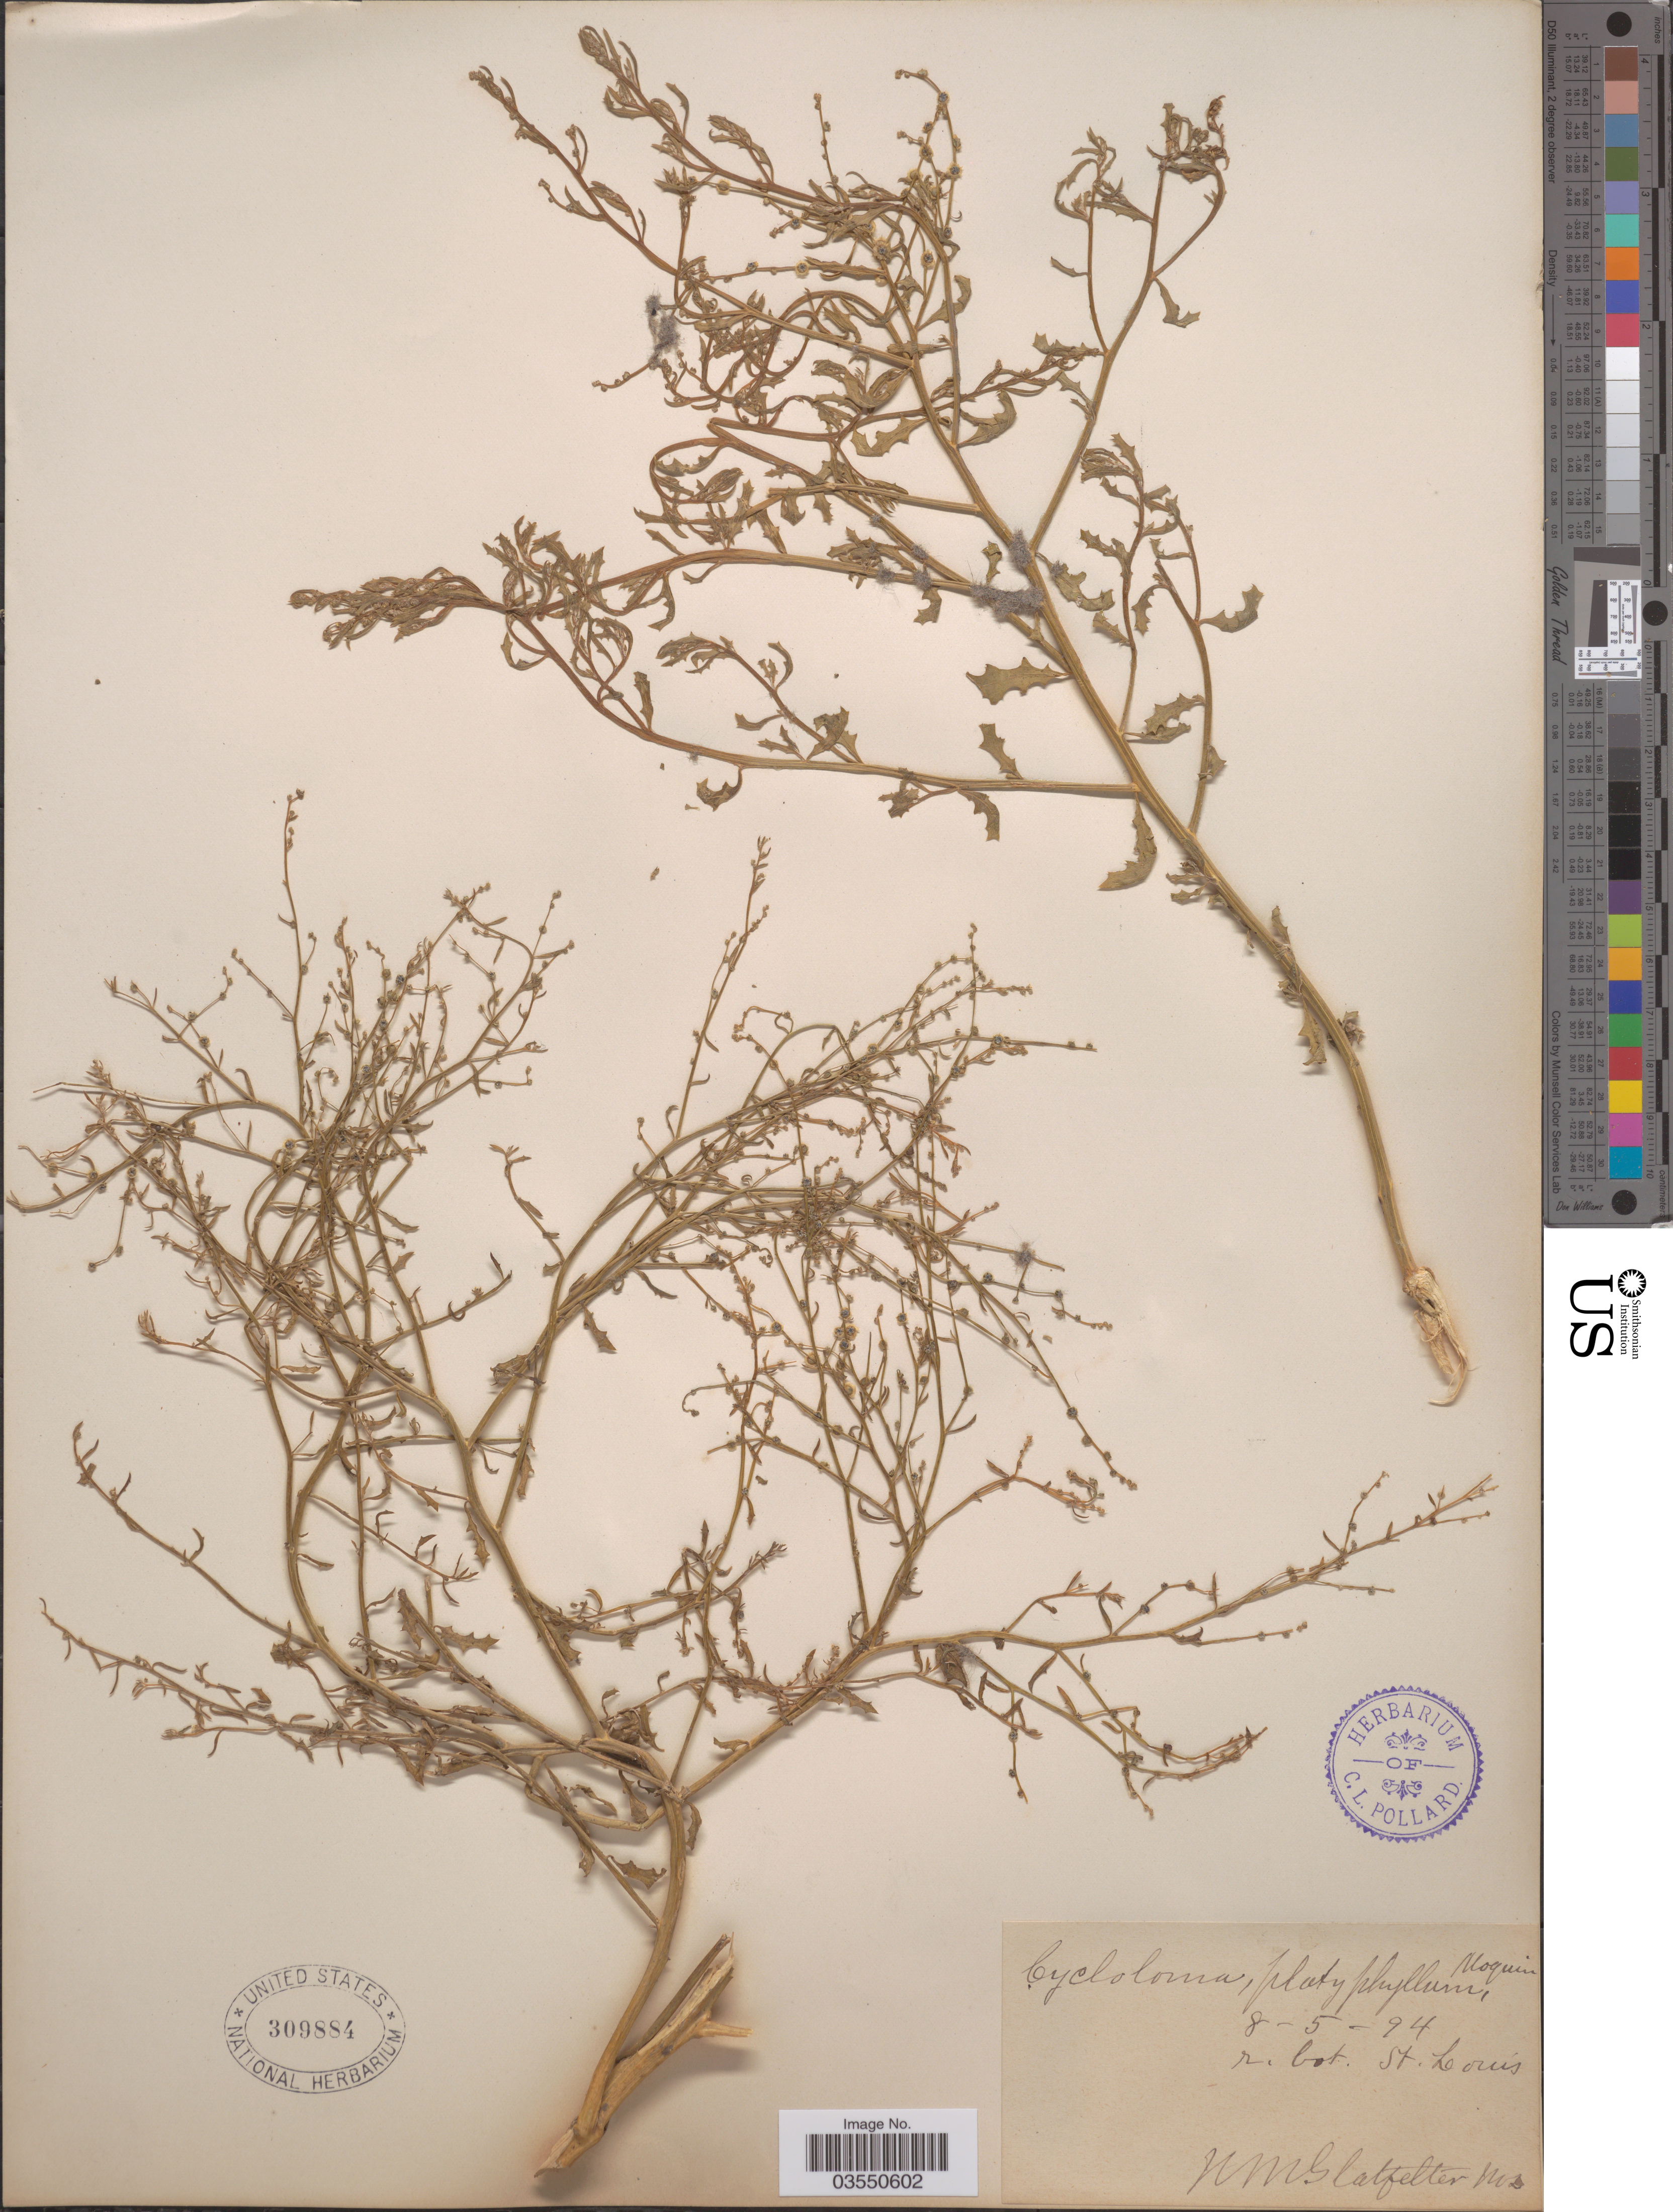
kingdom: Plantae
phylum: Tracheophyta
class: Magnoliopsida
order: Caryophyllales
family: Amaranthaceae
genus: Dysphania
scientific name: Dysphania atriplicifolia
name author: (Spreng.) G. Kadereit et al.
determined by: U.S. National Herbarium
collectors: N. M. Glatfelter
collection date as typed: Transcribed d/m/y: 5/8/94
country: United States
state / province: Maryland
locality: R. bot. St. Louis.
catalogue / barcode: US 309884